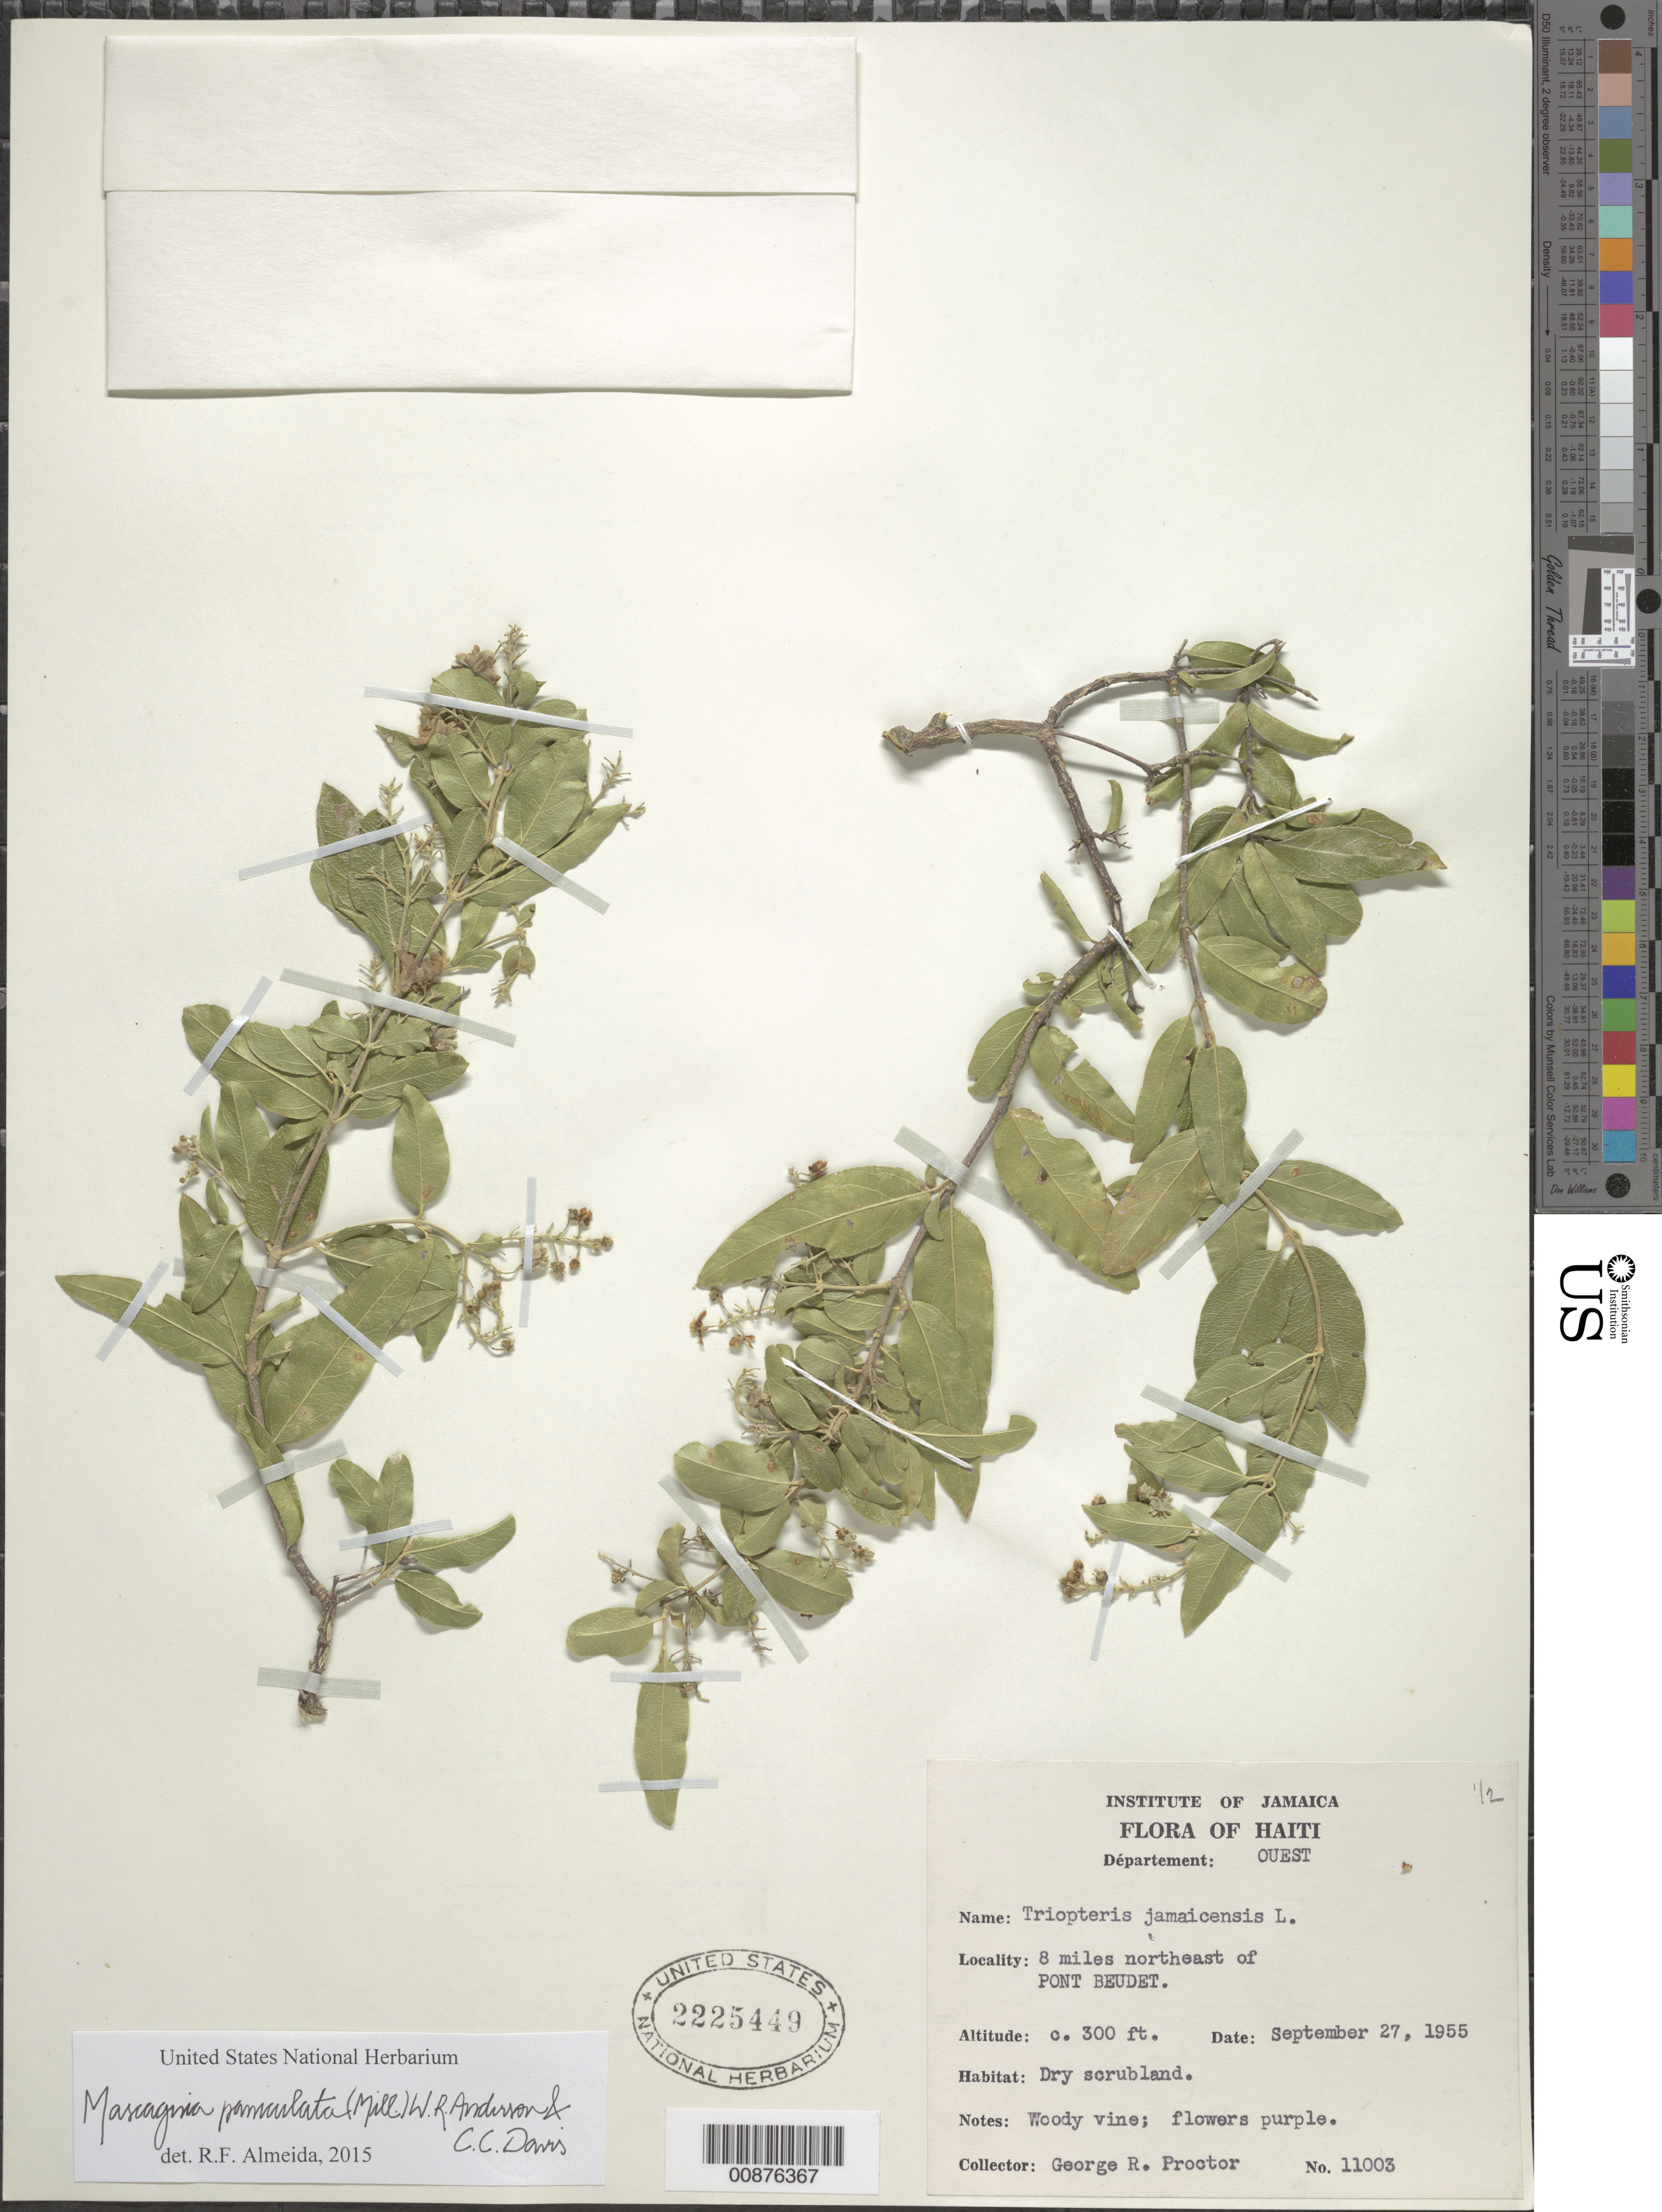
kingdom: Plantae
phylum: Tracheophyta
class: Magnoliopsida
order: Malpighiales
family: Malpighiaceae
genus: Mascagnia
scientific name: Mascagnia paniculata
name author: (Mill.) W.R. Anderson & C. Davis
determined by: De Almeida, R. F., (HUEFS), Universidade Estadual de Feira de Santana (BRAZIL)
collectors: G. R. Proctor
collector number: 11003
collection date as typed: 27 Sep 1955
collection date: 1955-09-27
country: Haiti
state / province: Ouest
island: Hispaniola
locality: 8 miles NE of Pont Beudet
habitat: Dry scrubland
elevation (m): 91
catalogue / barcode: US 2225449